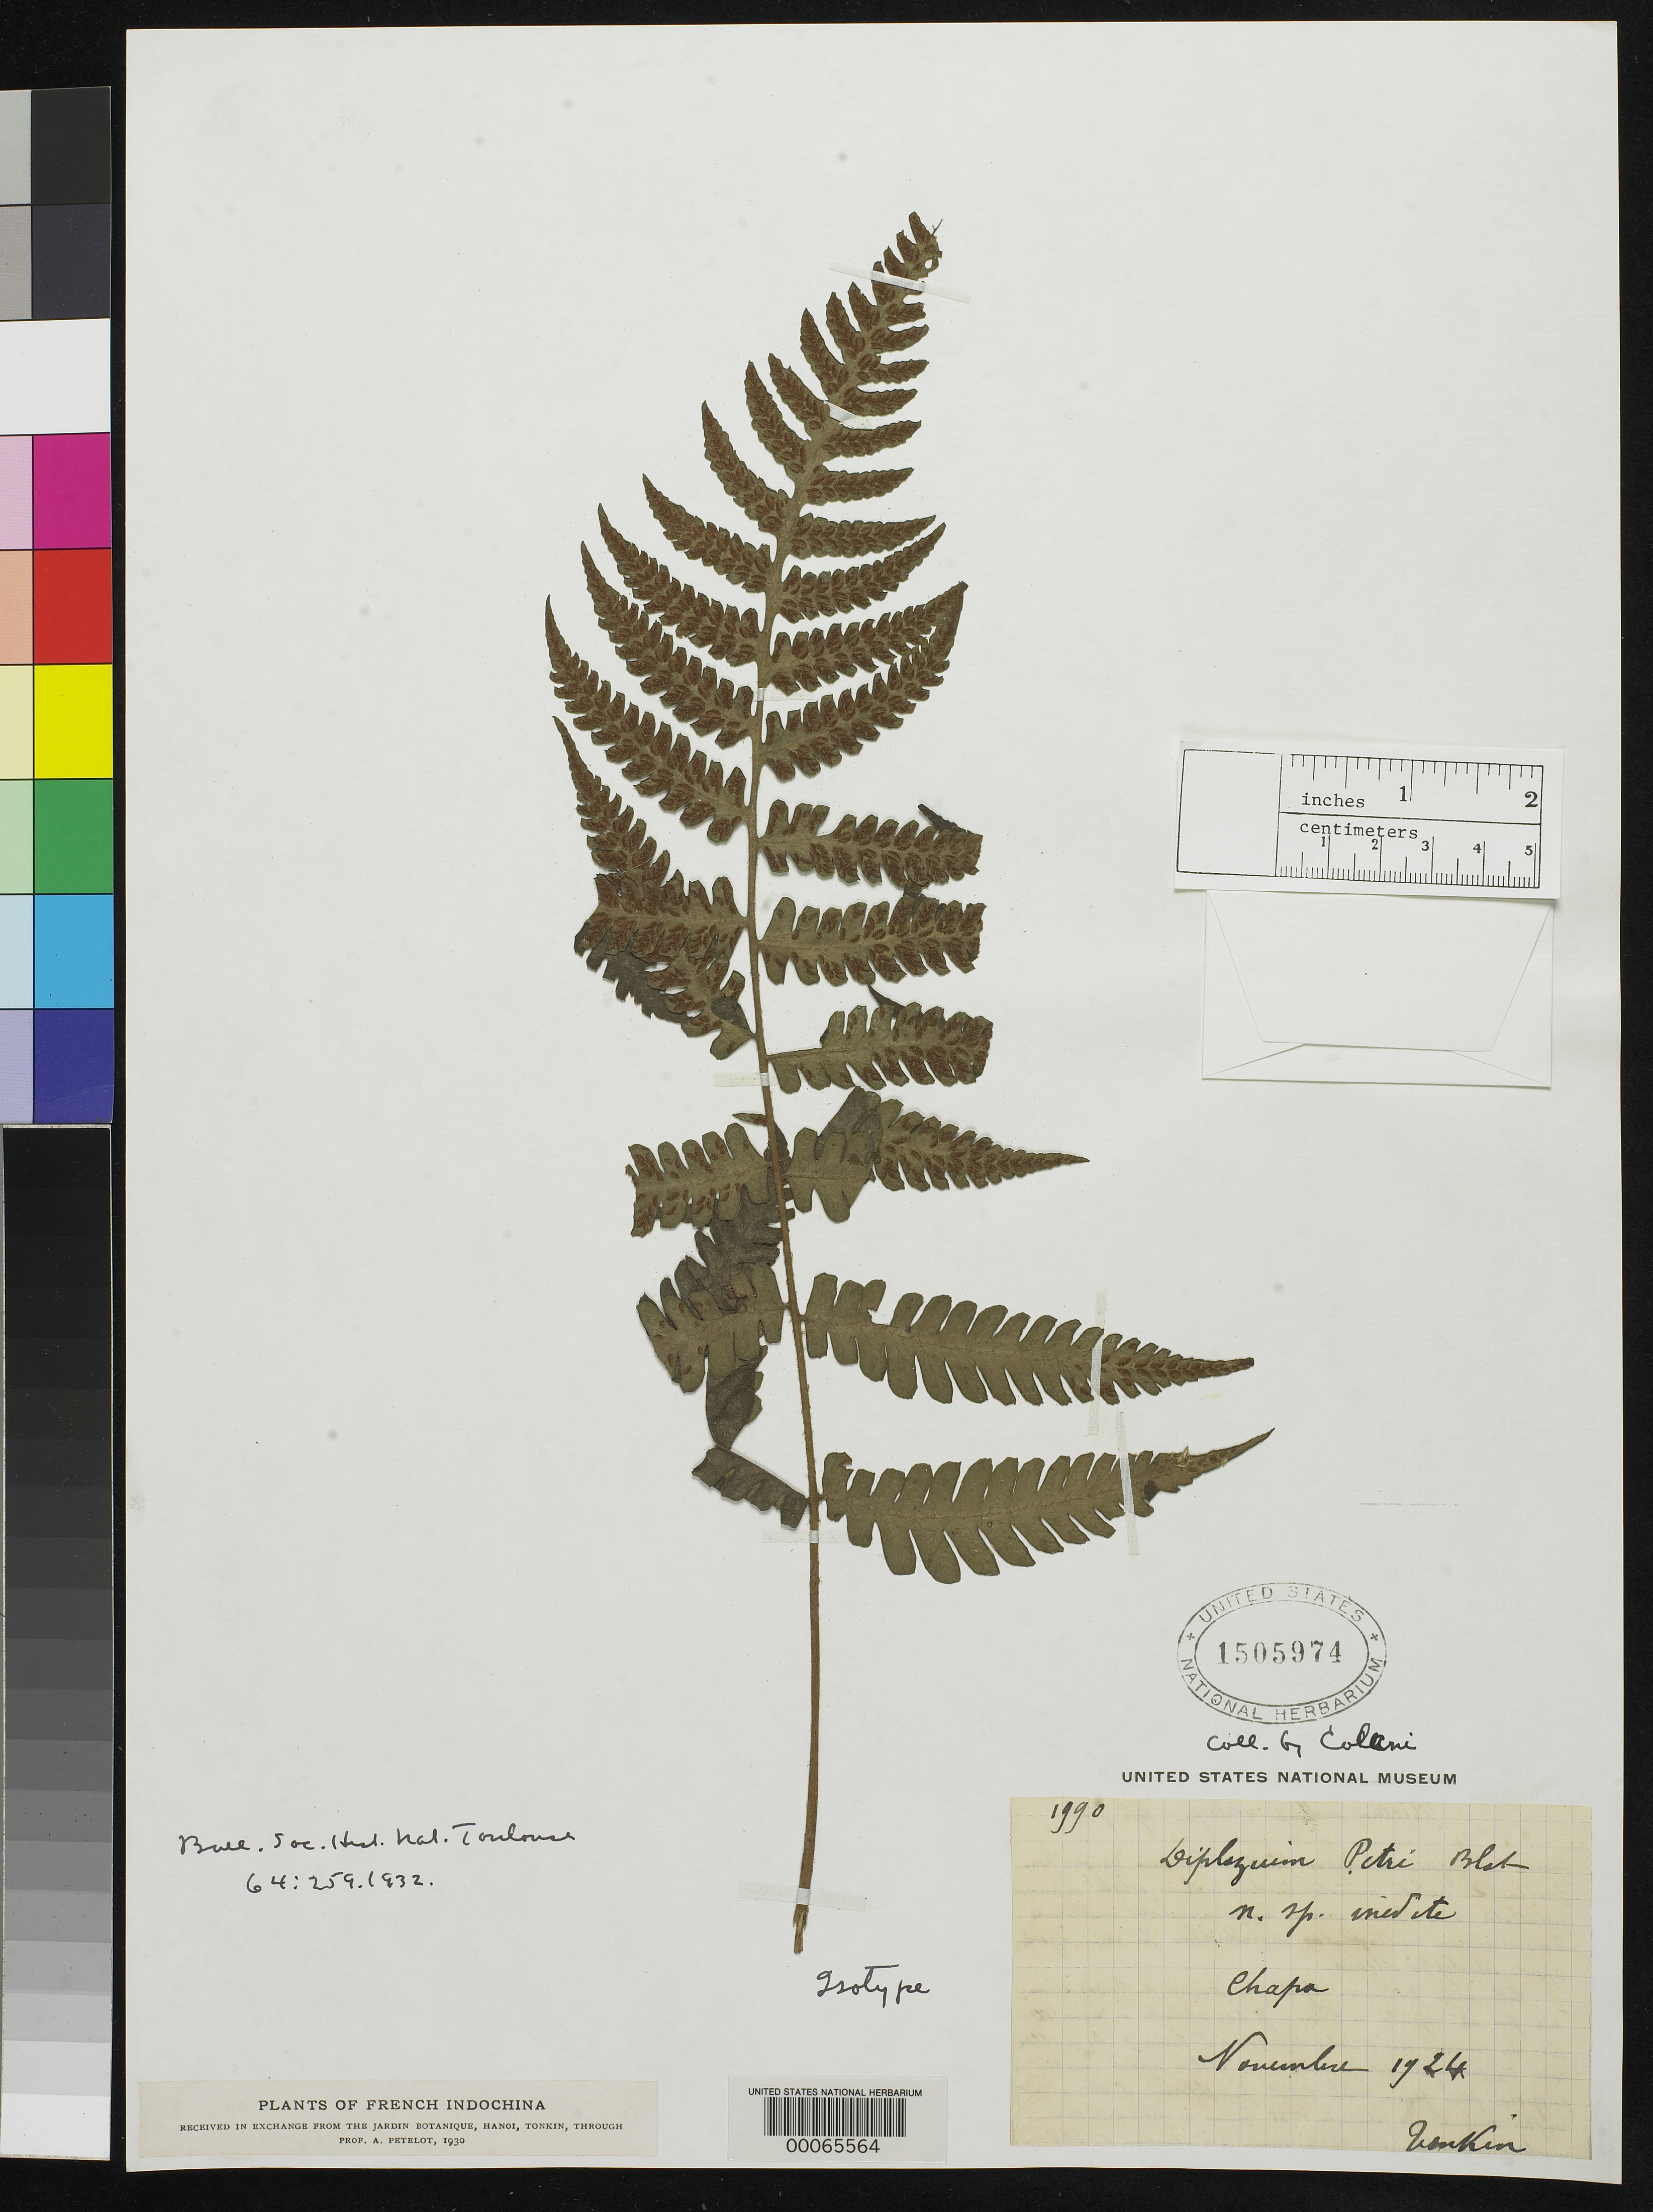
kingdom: Plantae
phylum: Tracheophyta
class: Polypodiopsida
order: Polypodiales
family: Athyriaceae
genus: Diplazium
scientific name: Diplazium petri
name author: Tardieu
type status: Type Collection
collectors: E. Colani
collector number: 1990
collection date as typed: Nov 1924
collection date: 1924-11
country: Vietnam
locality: Chapa.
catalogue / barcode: US 1505974